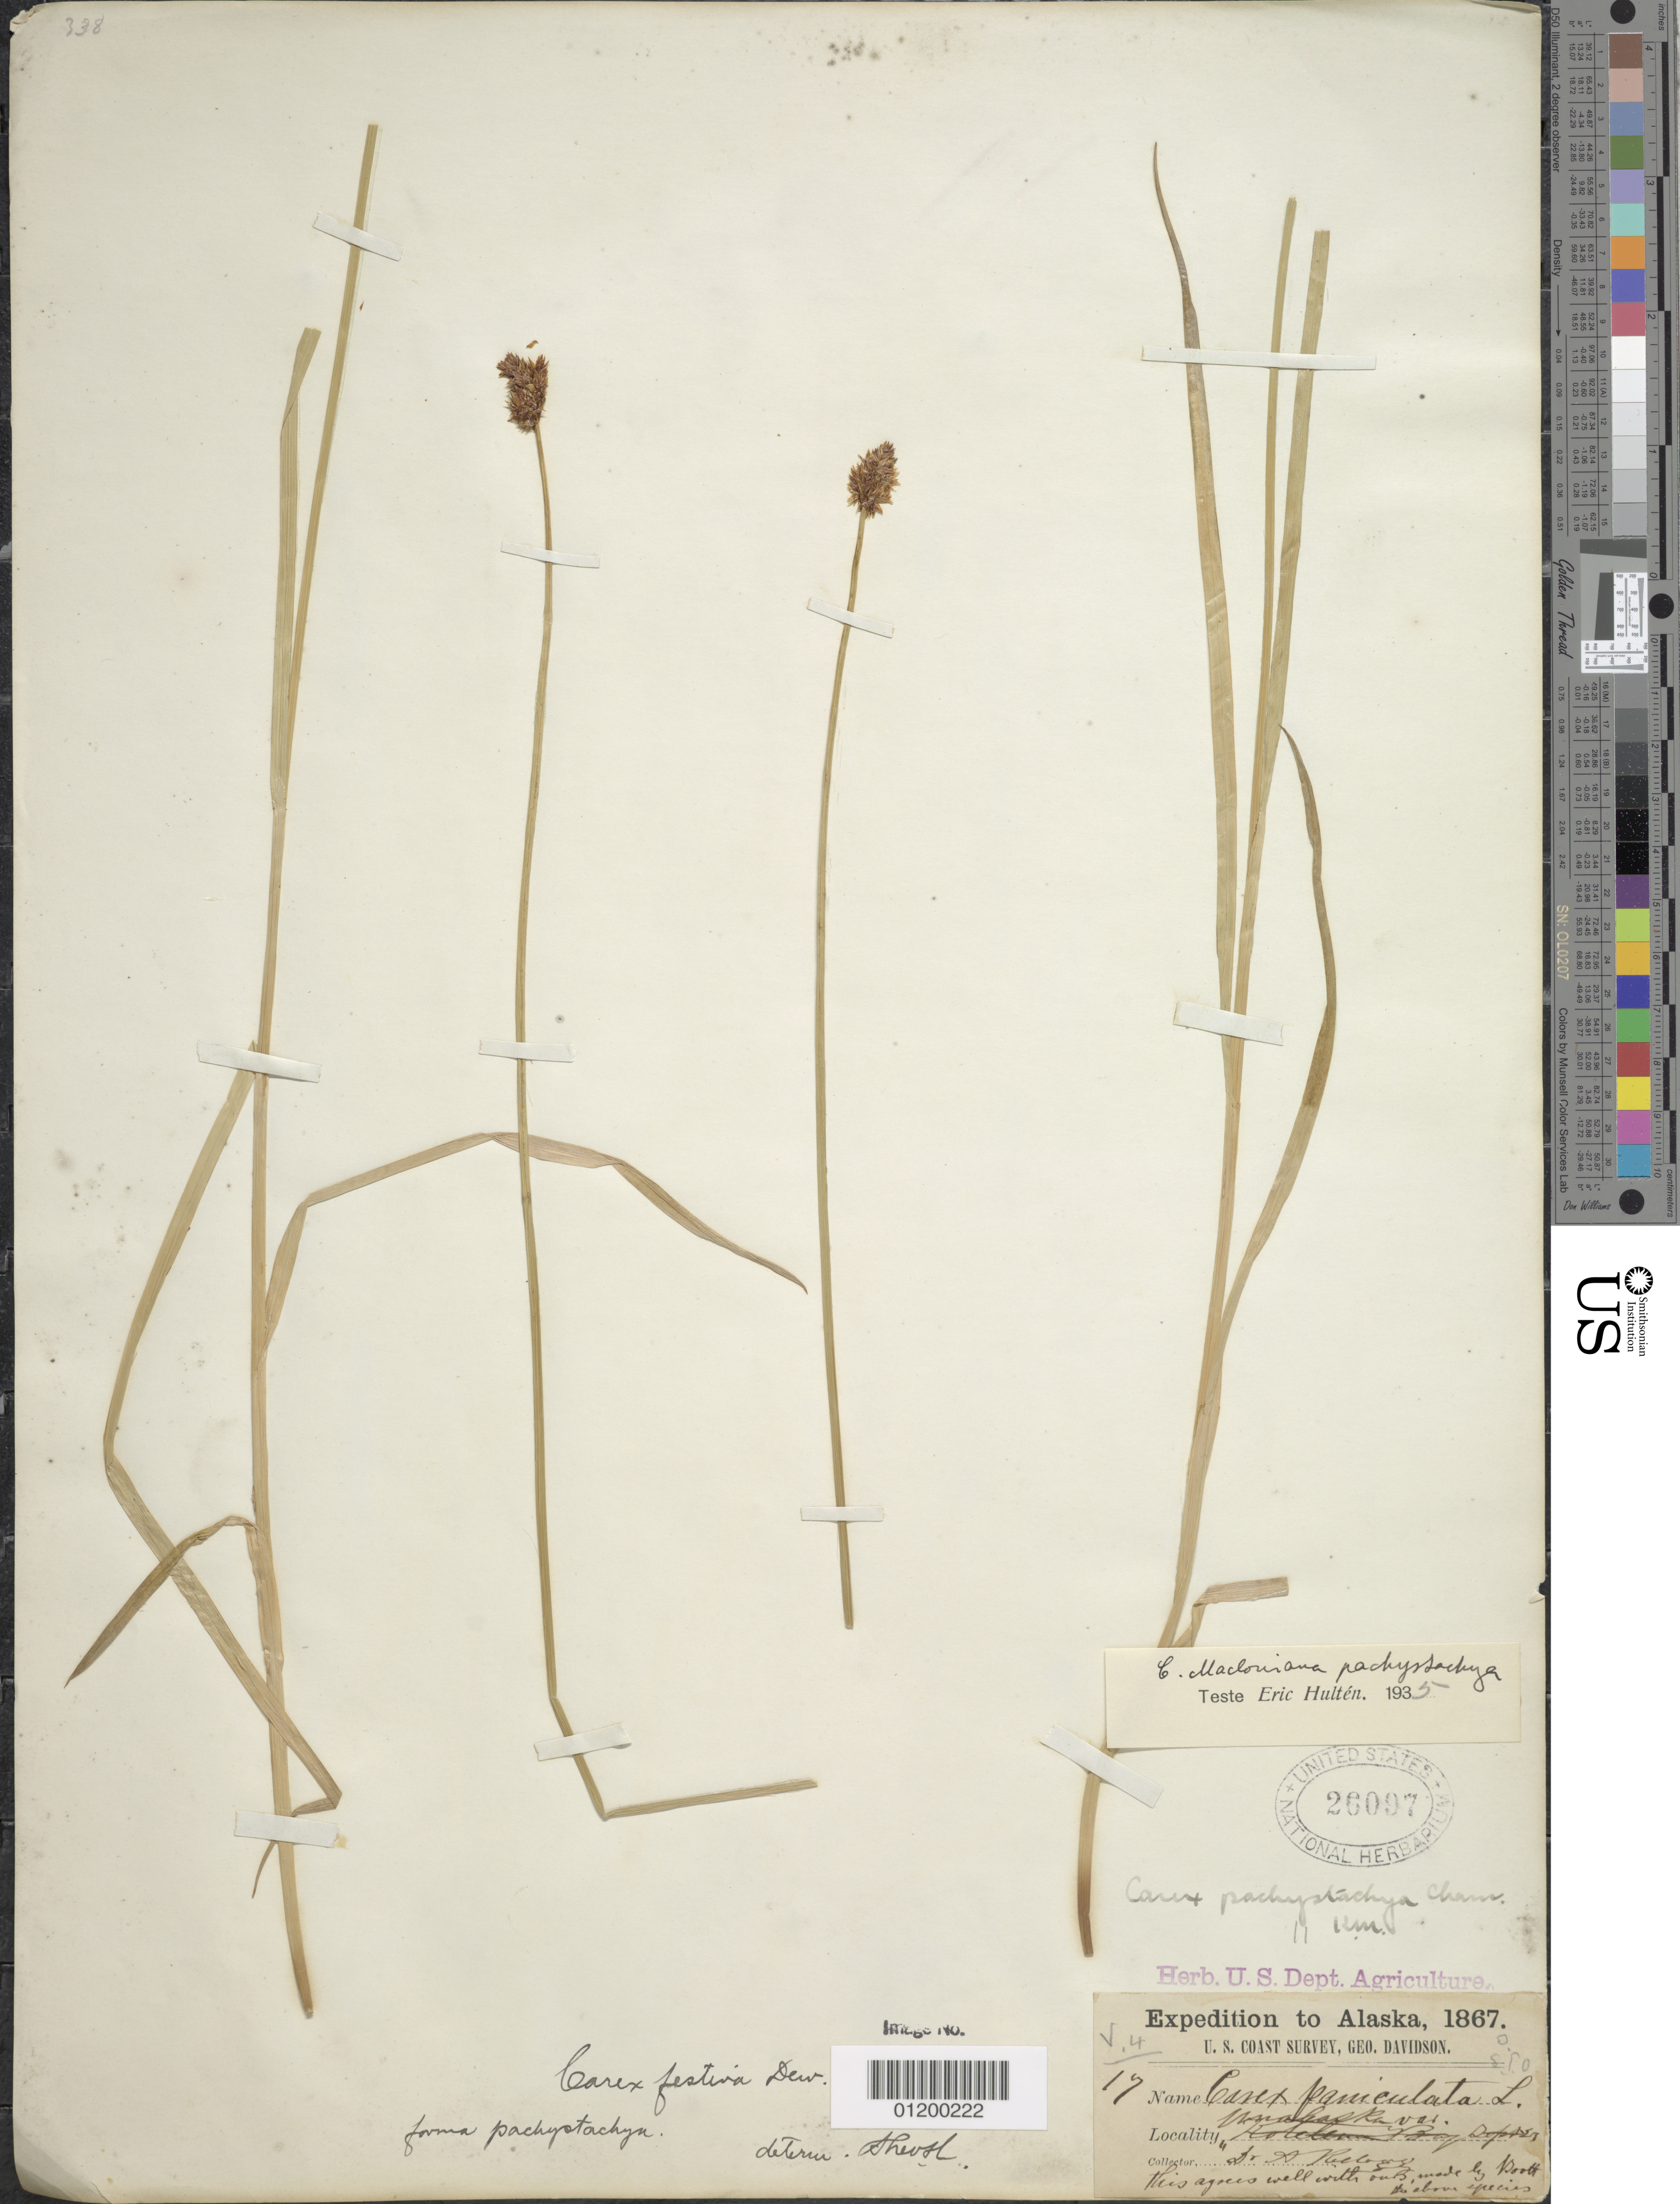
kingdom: Plantae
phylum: Tracheophyta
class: Liliopsida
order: Poales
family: Cyperaceae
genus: Carex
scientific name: Carex pachystachya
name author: Cham. ex Steud.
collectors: A. Kellogg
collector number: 17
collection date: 1867-09-10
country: United States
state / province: Alaska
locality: Unalaska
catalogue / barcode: US 26097